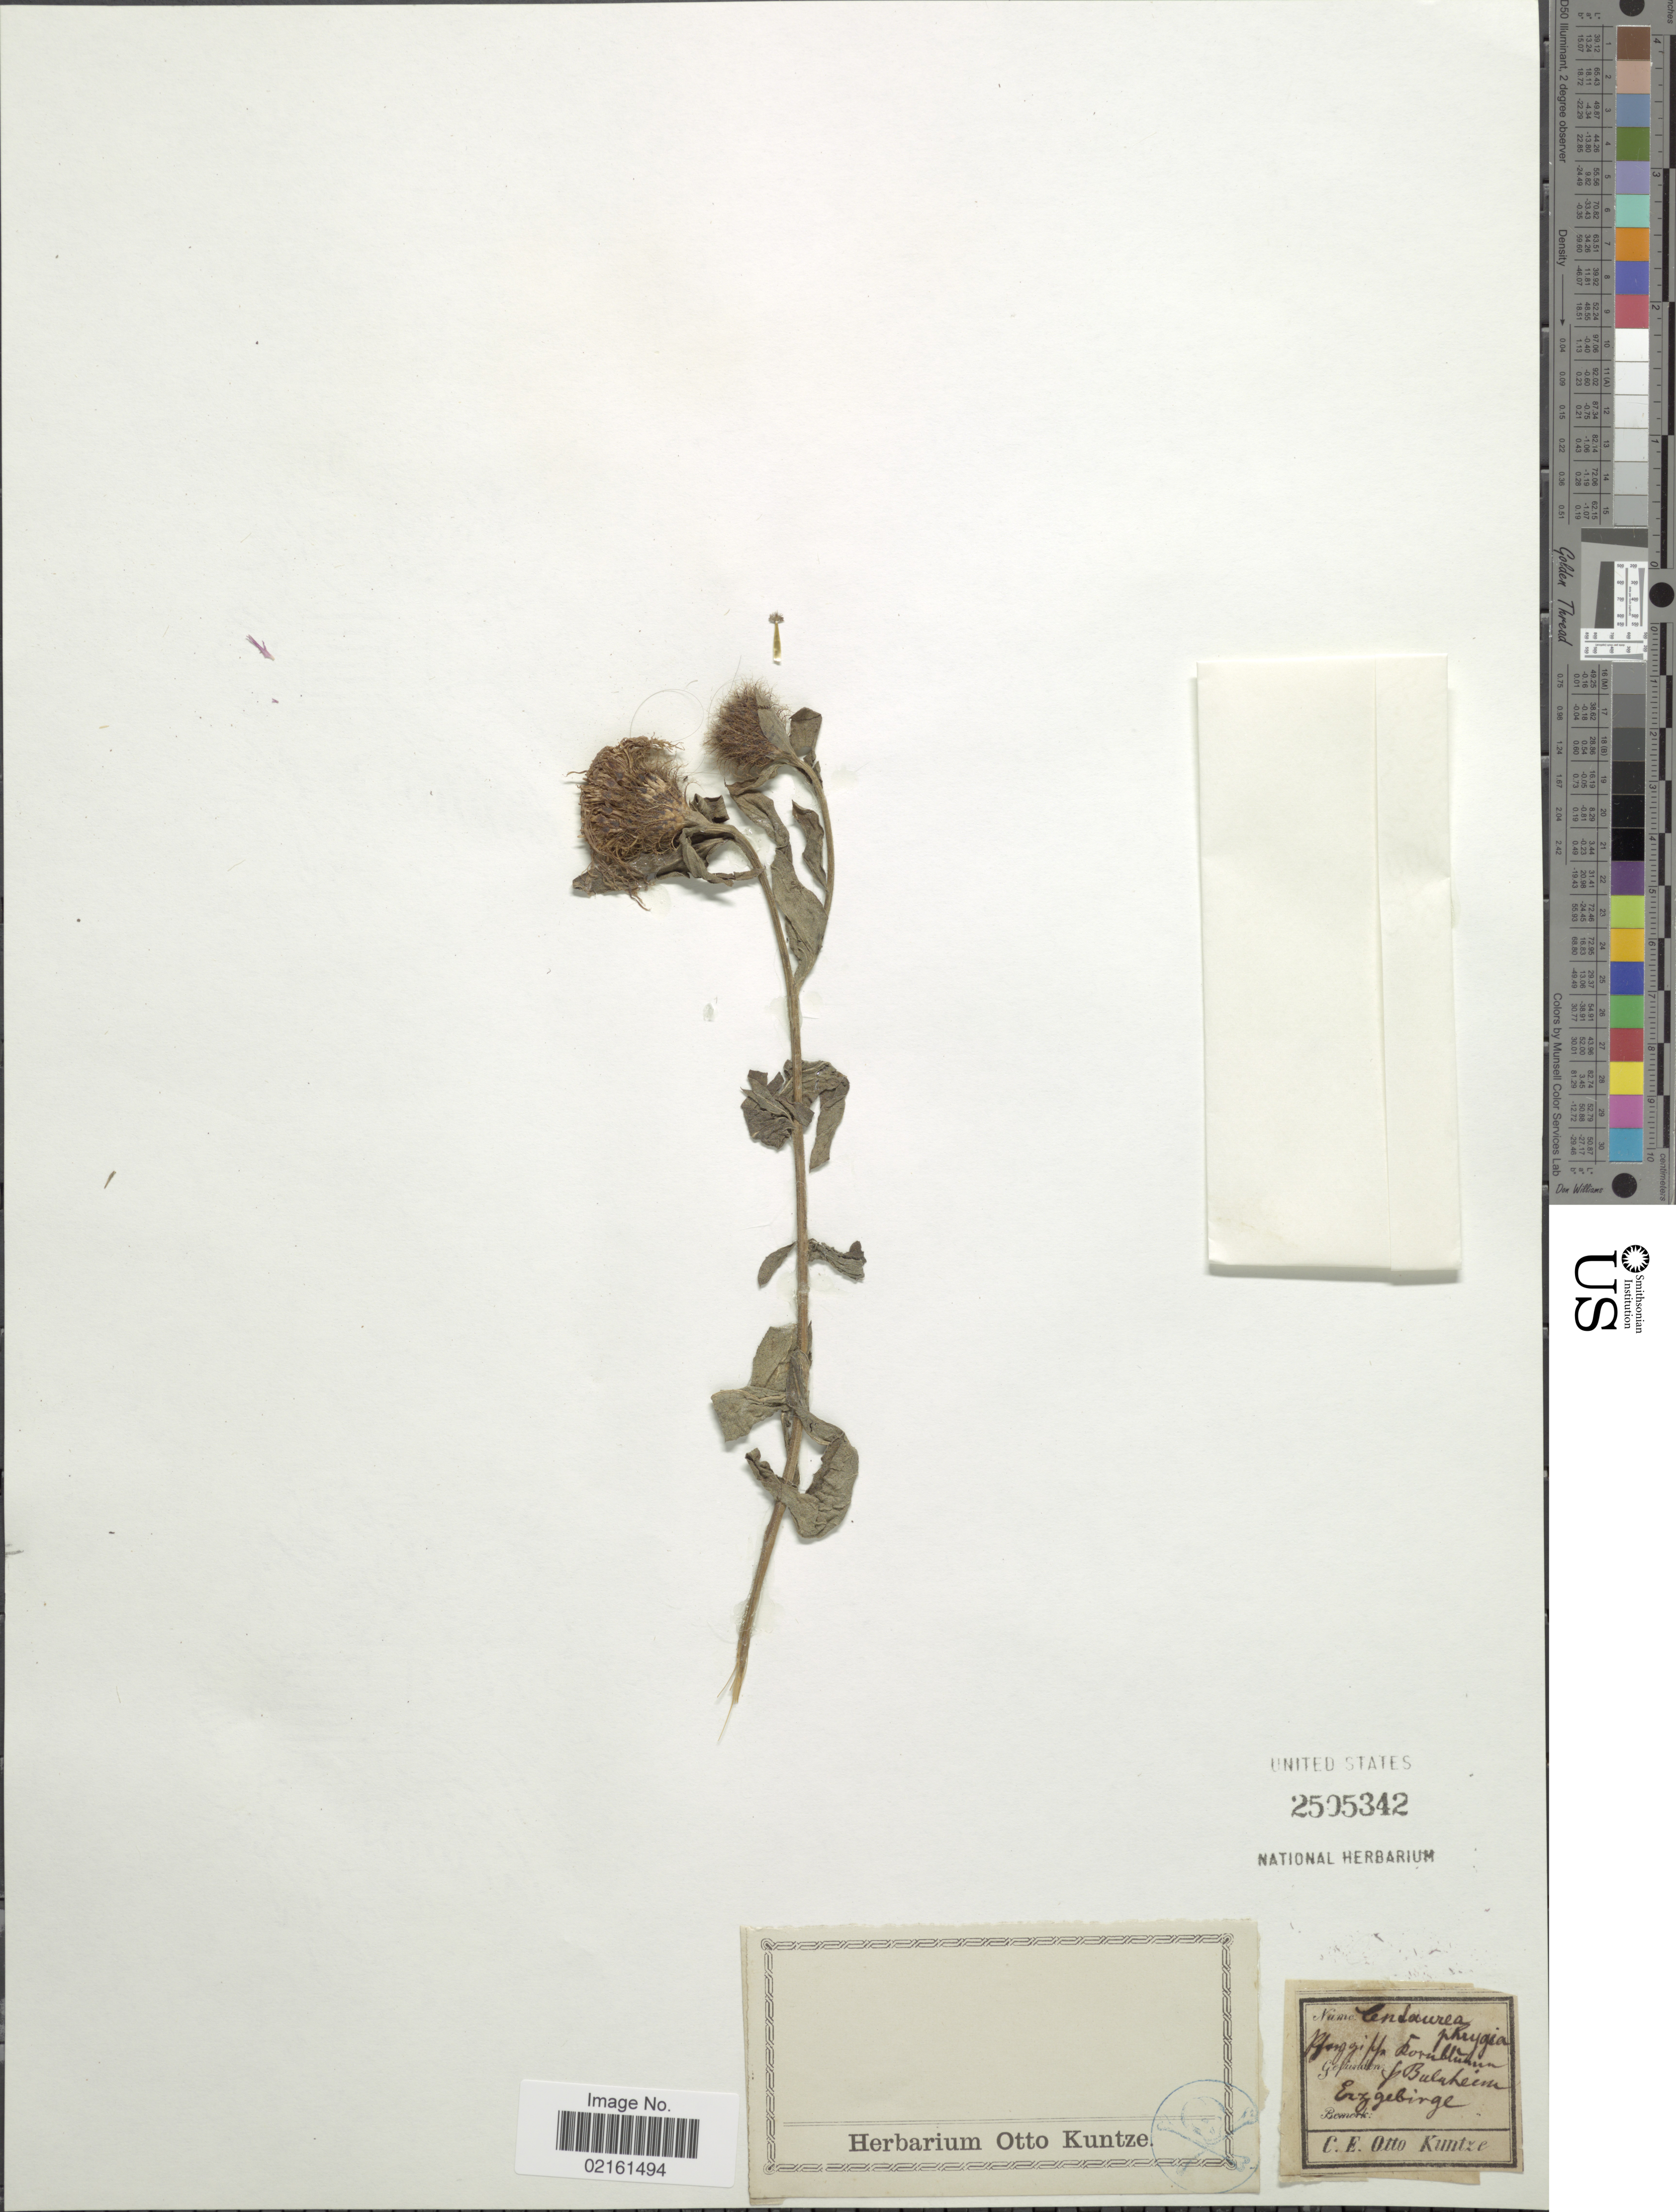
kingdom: Plantae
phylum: Tracheophyta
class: Magnoliopsida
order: Asterales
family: Asteraceae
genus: Centaurea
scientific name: Centaurea phrygia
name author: L.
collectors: C.E.O. Kuntze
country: Germany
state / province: Sachsen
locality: Erzgebirge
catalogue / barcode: US 2505342